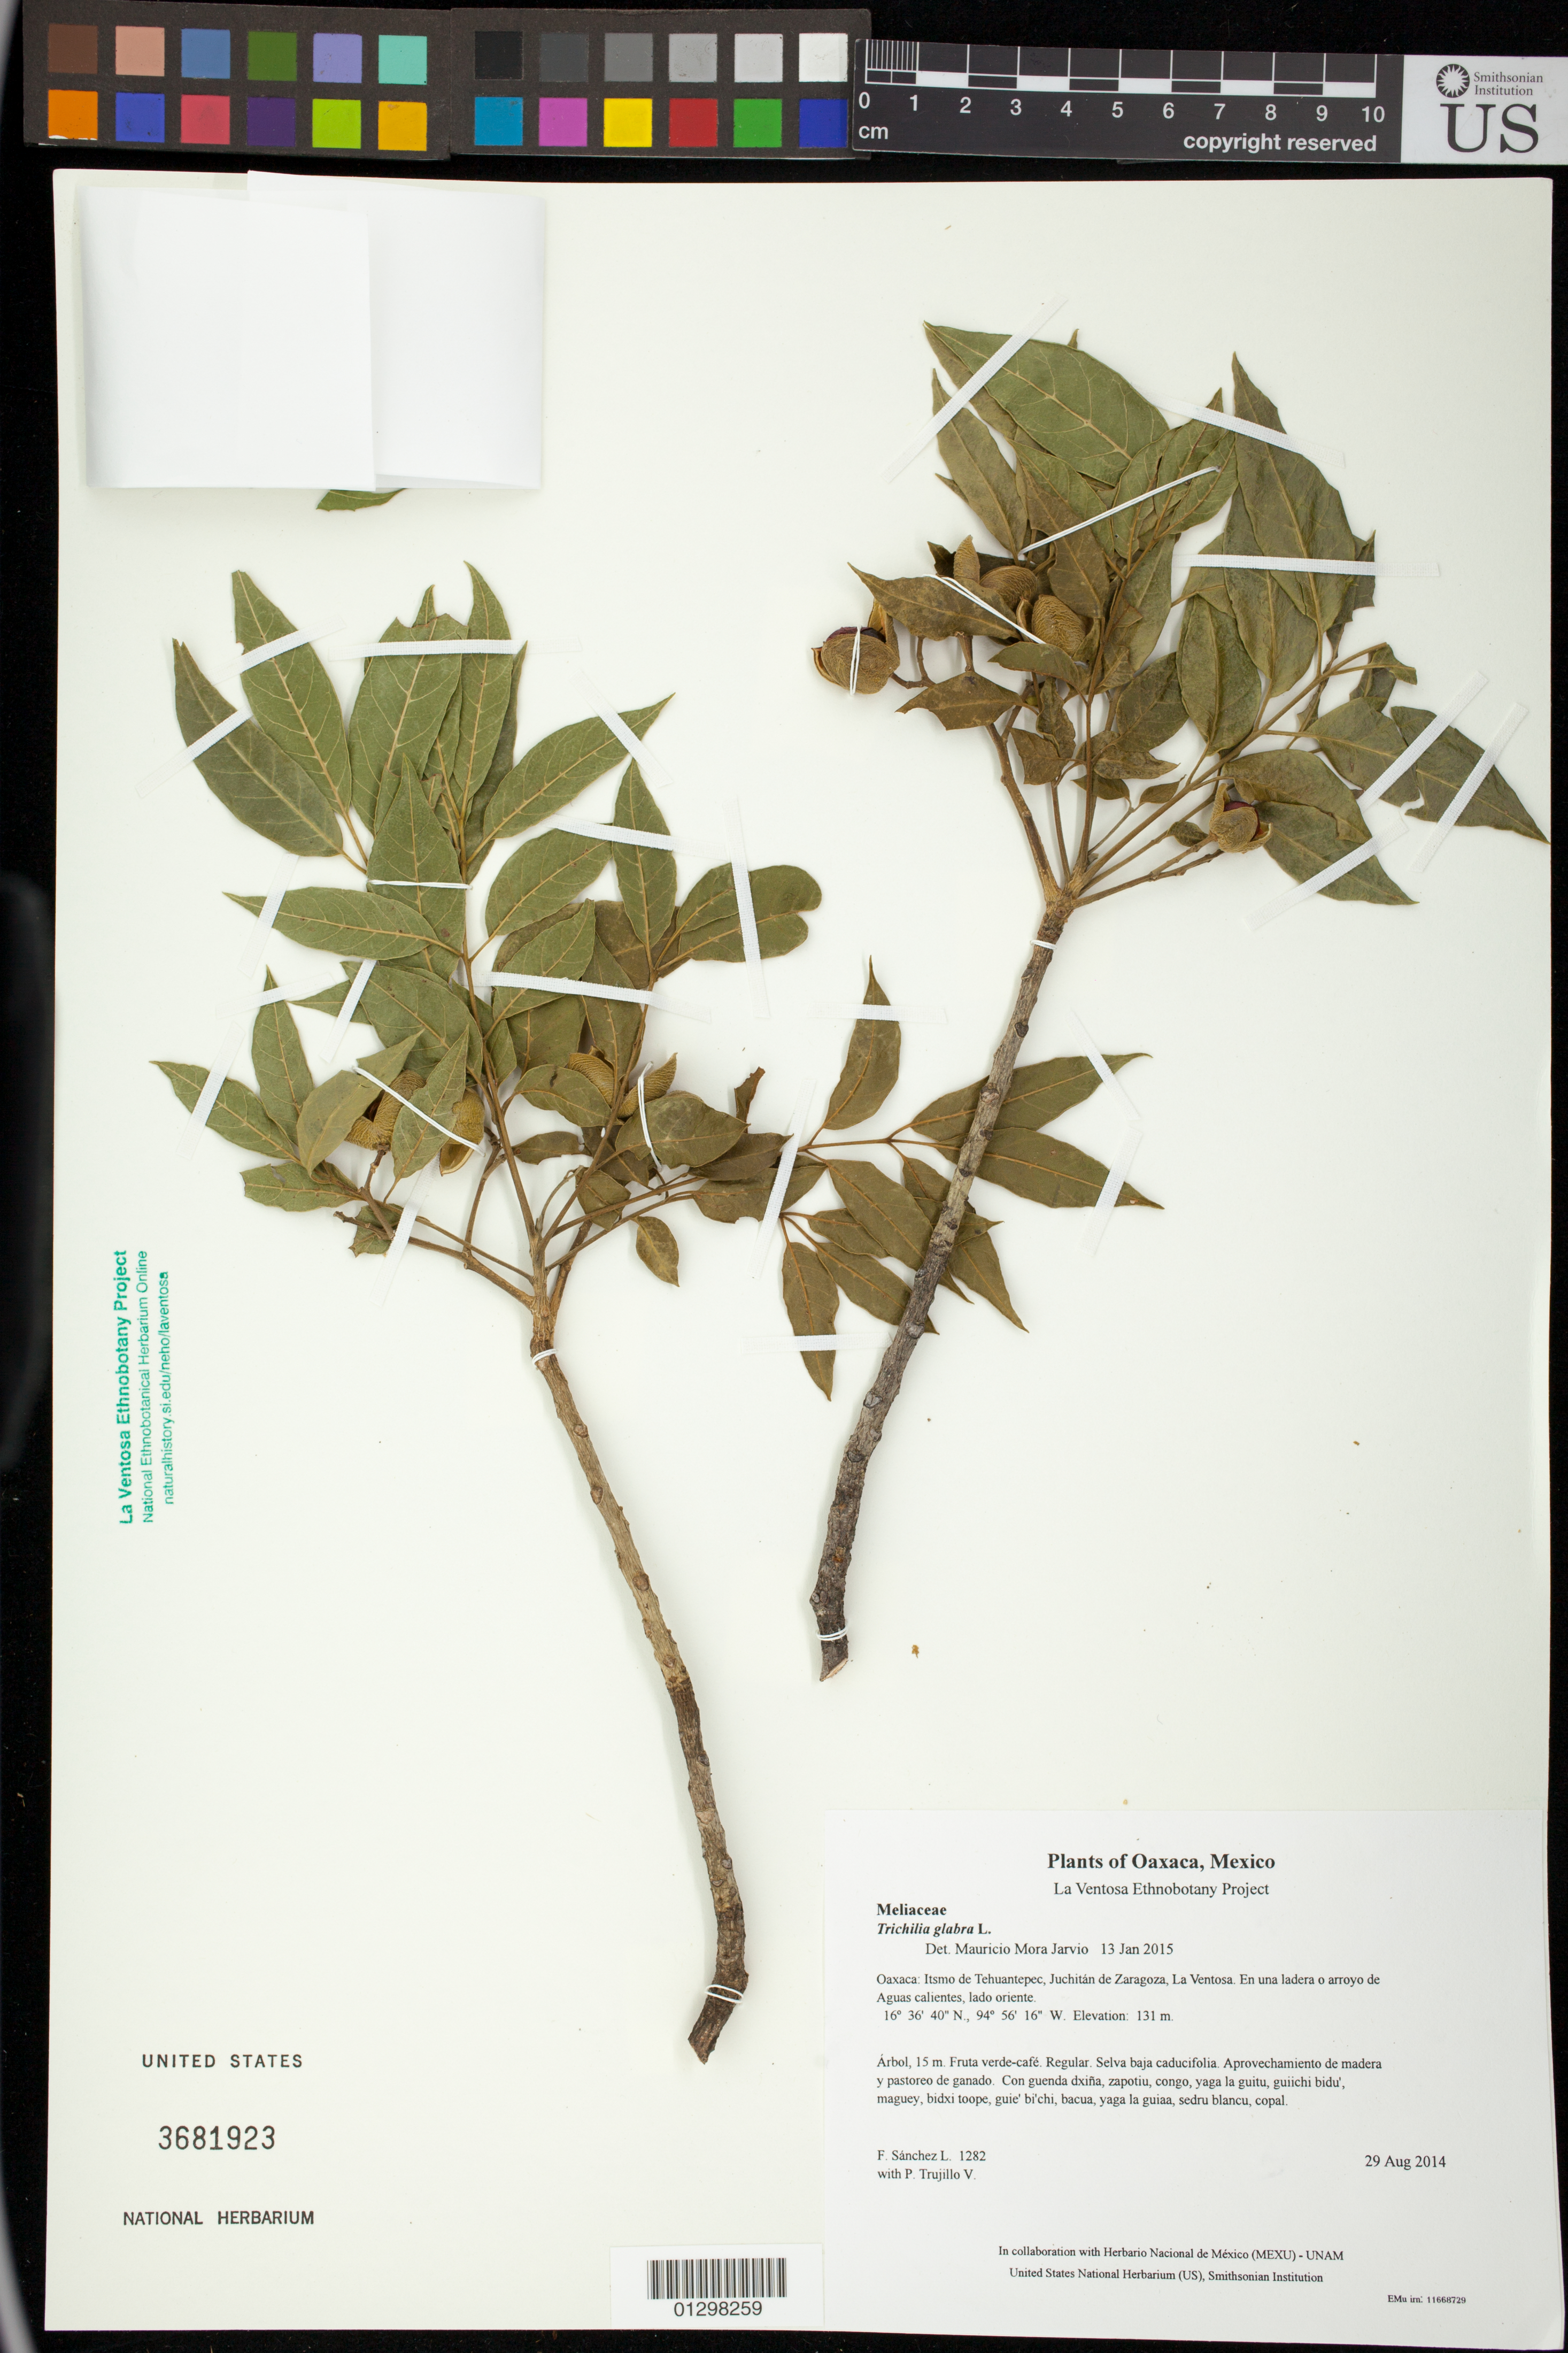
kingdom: Plantae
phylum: Tracheophyta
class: Magnoliopsida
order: Sapindales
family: Meliaceae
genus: Trichilia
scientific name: Trichilia glabra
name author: L.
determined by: Mora Jarvio, Mauricio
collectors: F. Sánchez L. & P. Trujillo V.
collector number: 1282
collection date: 2014-08-29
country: Mexico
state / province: Oaxaca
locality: Itsmo de Tehuantepec, Juchitán de Zaragoza, La Ventosa. En una ladera o arroyo de Aguas calientes, lado oriente.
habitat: Selva baja caducifolia. Aprovechamiento de madera y pastoreo de ganado.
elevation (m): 131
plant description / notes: MEXU, SERO, US; Yaga. 15 m. Cuaananaxhi naga'-namuu. Nuu.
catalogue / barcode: US 3681923